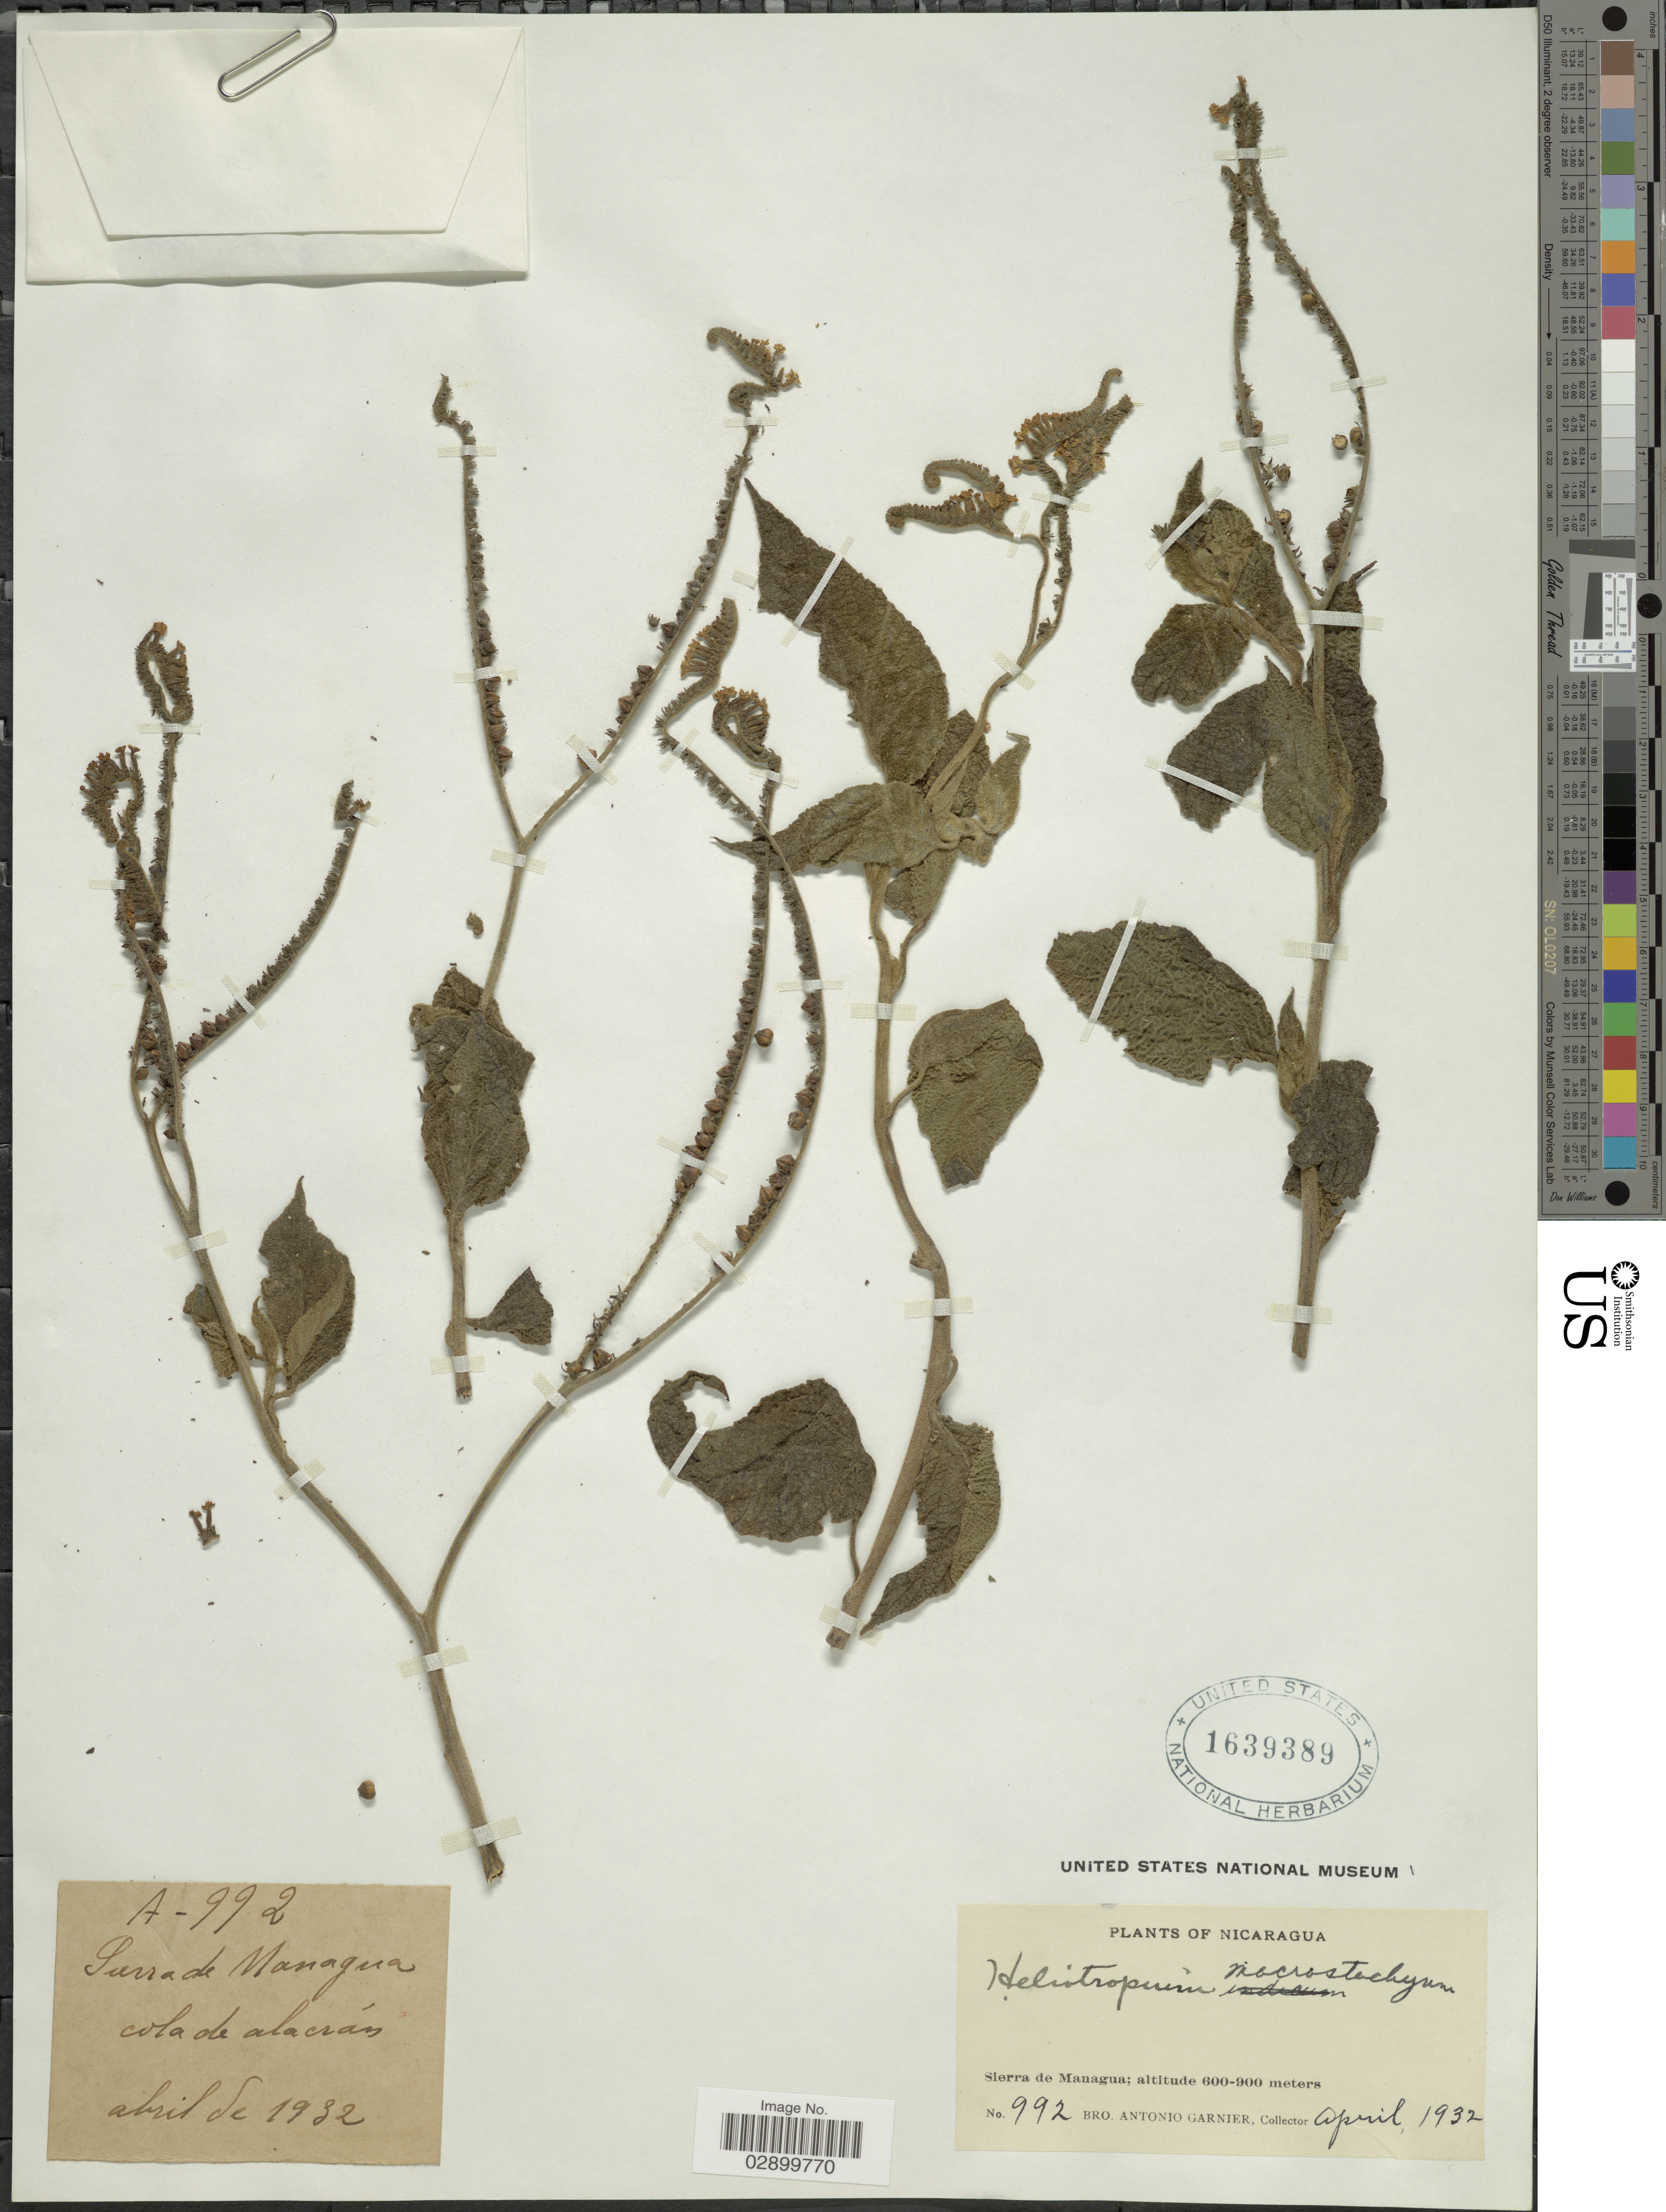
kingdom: Plantae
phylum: Tracheophyta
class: Magnoliopsida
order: Boraginales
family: Heliotropiaceae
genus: Heliotropium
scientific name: Heliotropium macrostachyum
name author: (DC.) Hemsl.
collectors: Bro. A. Garnier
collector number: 922/ A992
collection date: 1932-04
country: Nicaragua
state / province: Managua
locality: Sierra de Managua.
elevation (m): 600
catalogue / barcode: US 1639389